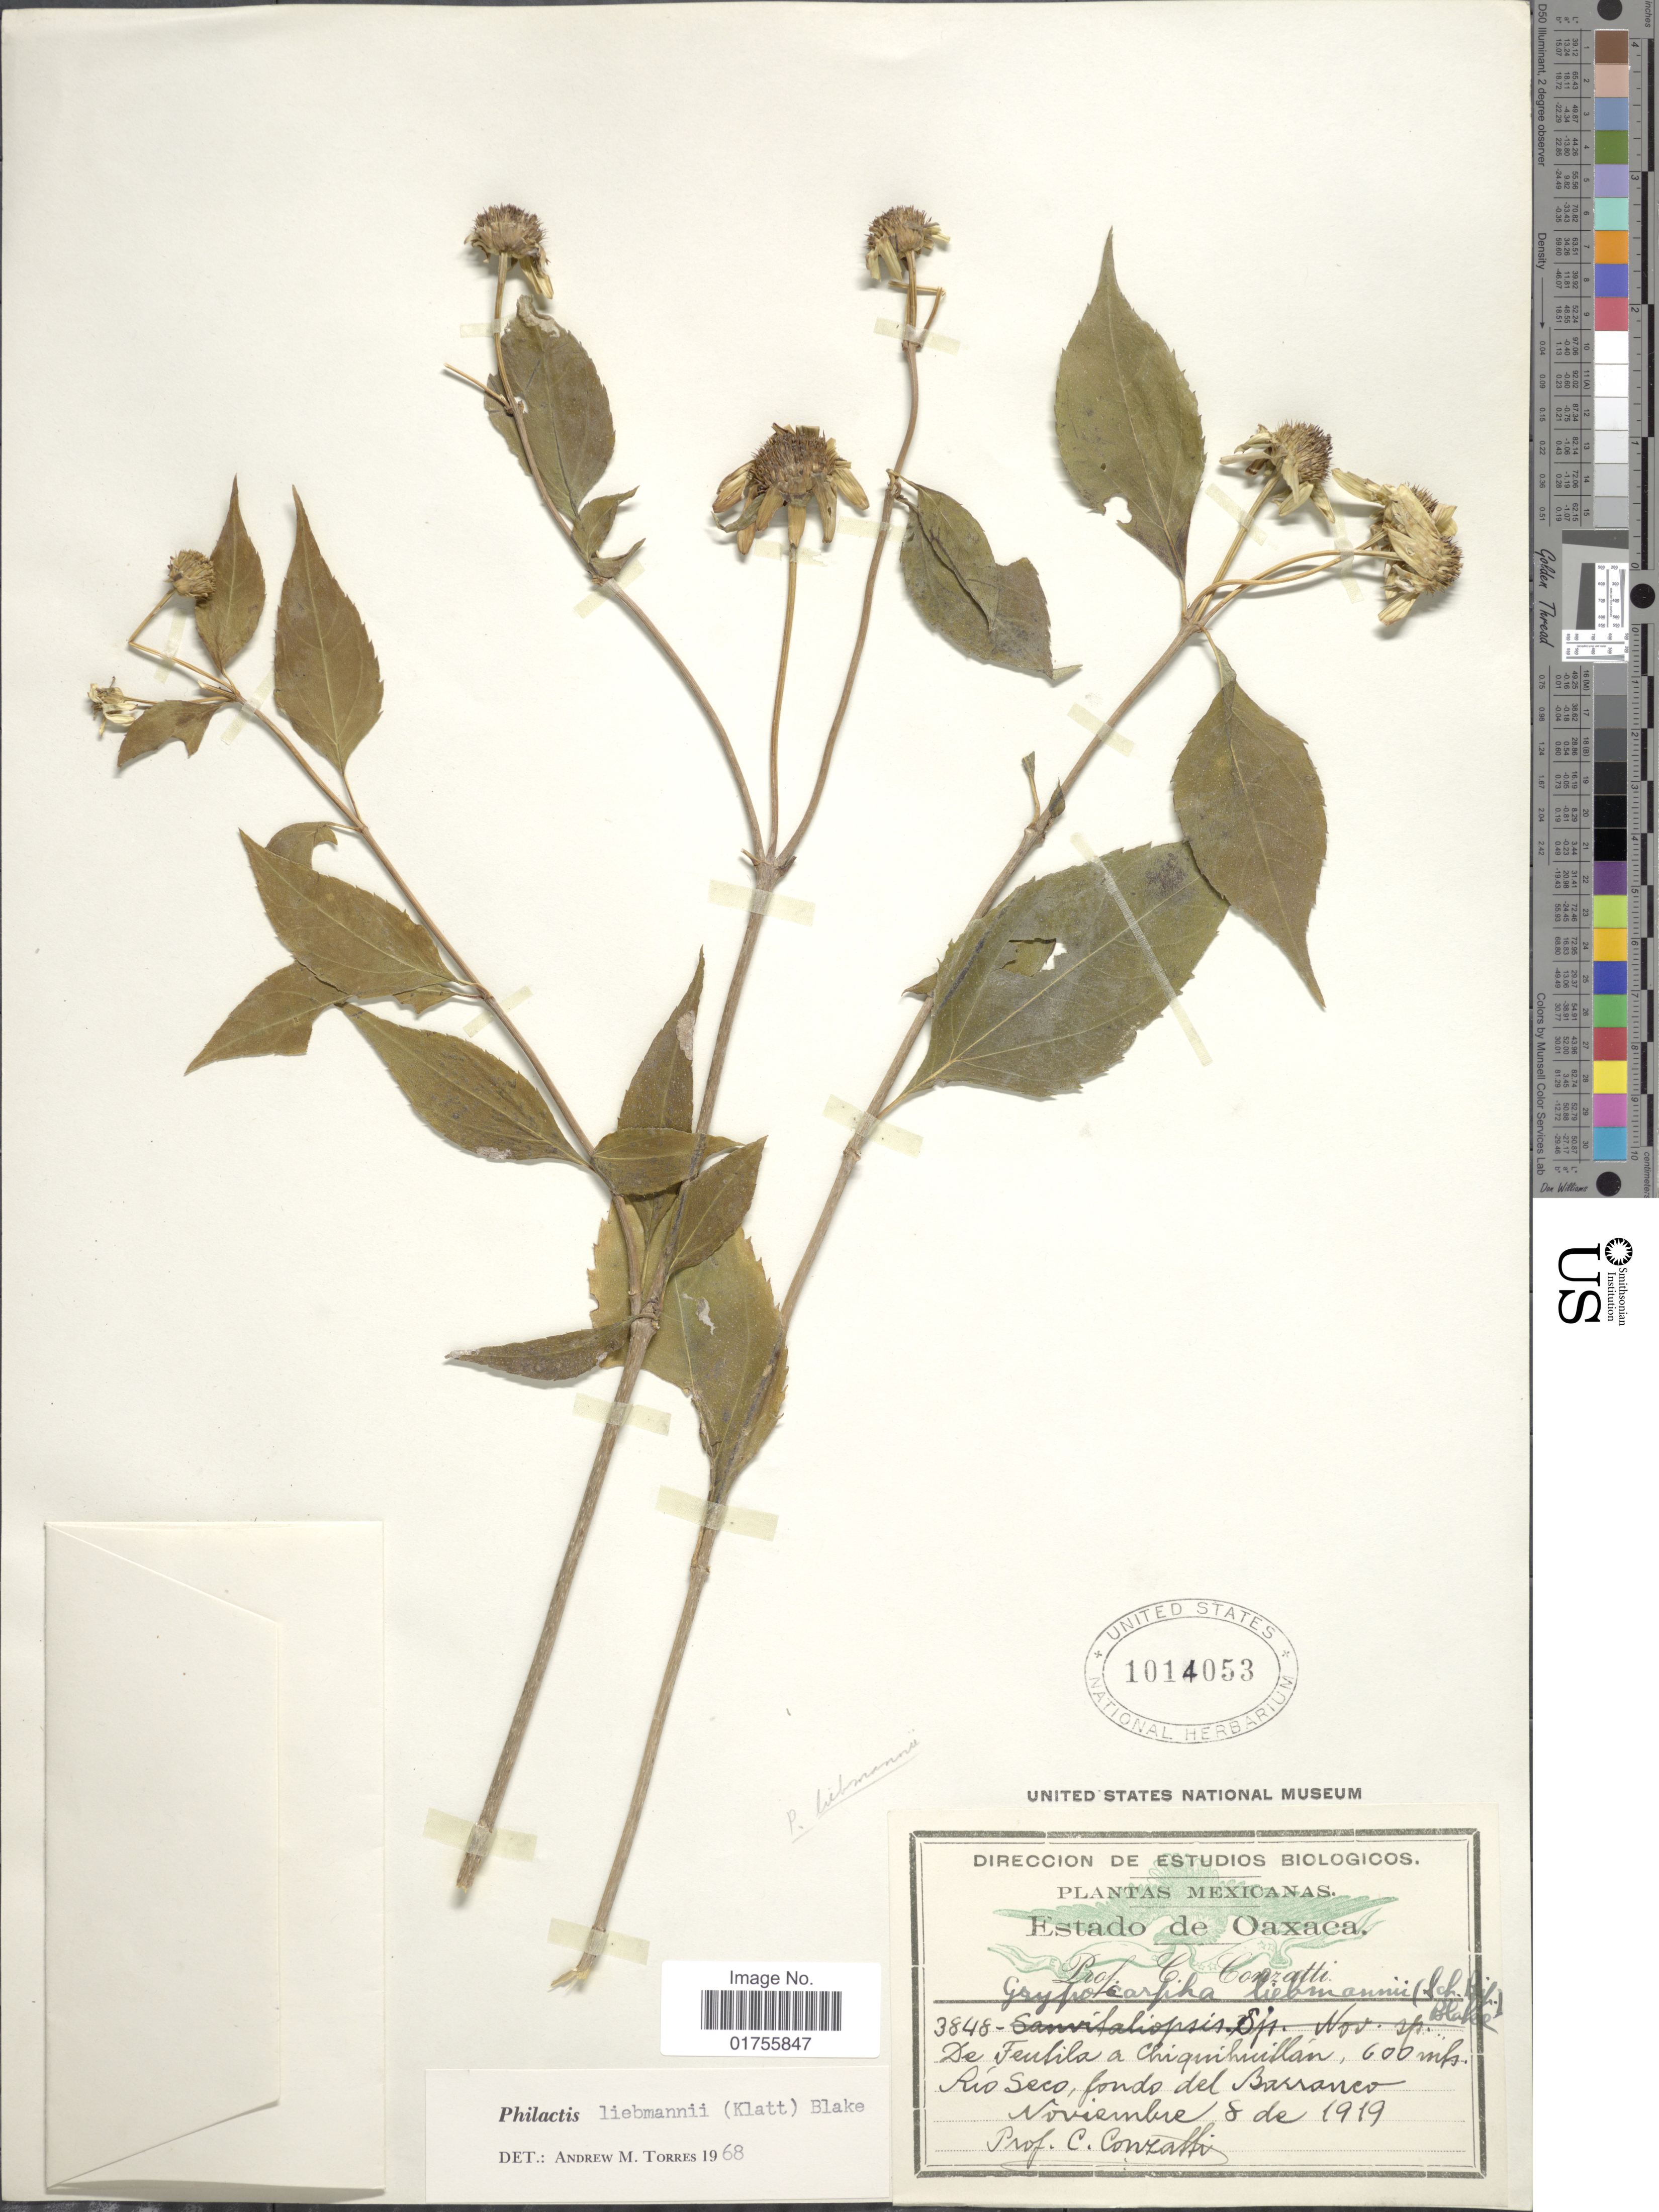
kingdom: Plantae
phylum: Tracheophyta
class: Magnoliopsida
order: Asterales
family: Asteraceae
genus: Philactis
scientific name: Philactis liebmannii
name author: (Klatt) Blake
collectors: C. Conzatti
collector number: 3848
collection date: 1919-11-08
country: Mexico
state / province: Oaxaca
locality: Estado de Oaxaca, Rio Seco, fondo del Barranco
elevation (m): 600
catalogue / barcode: US 1014053